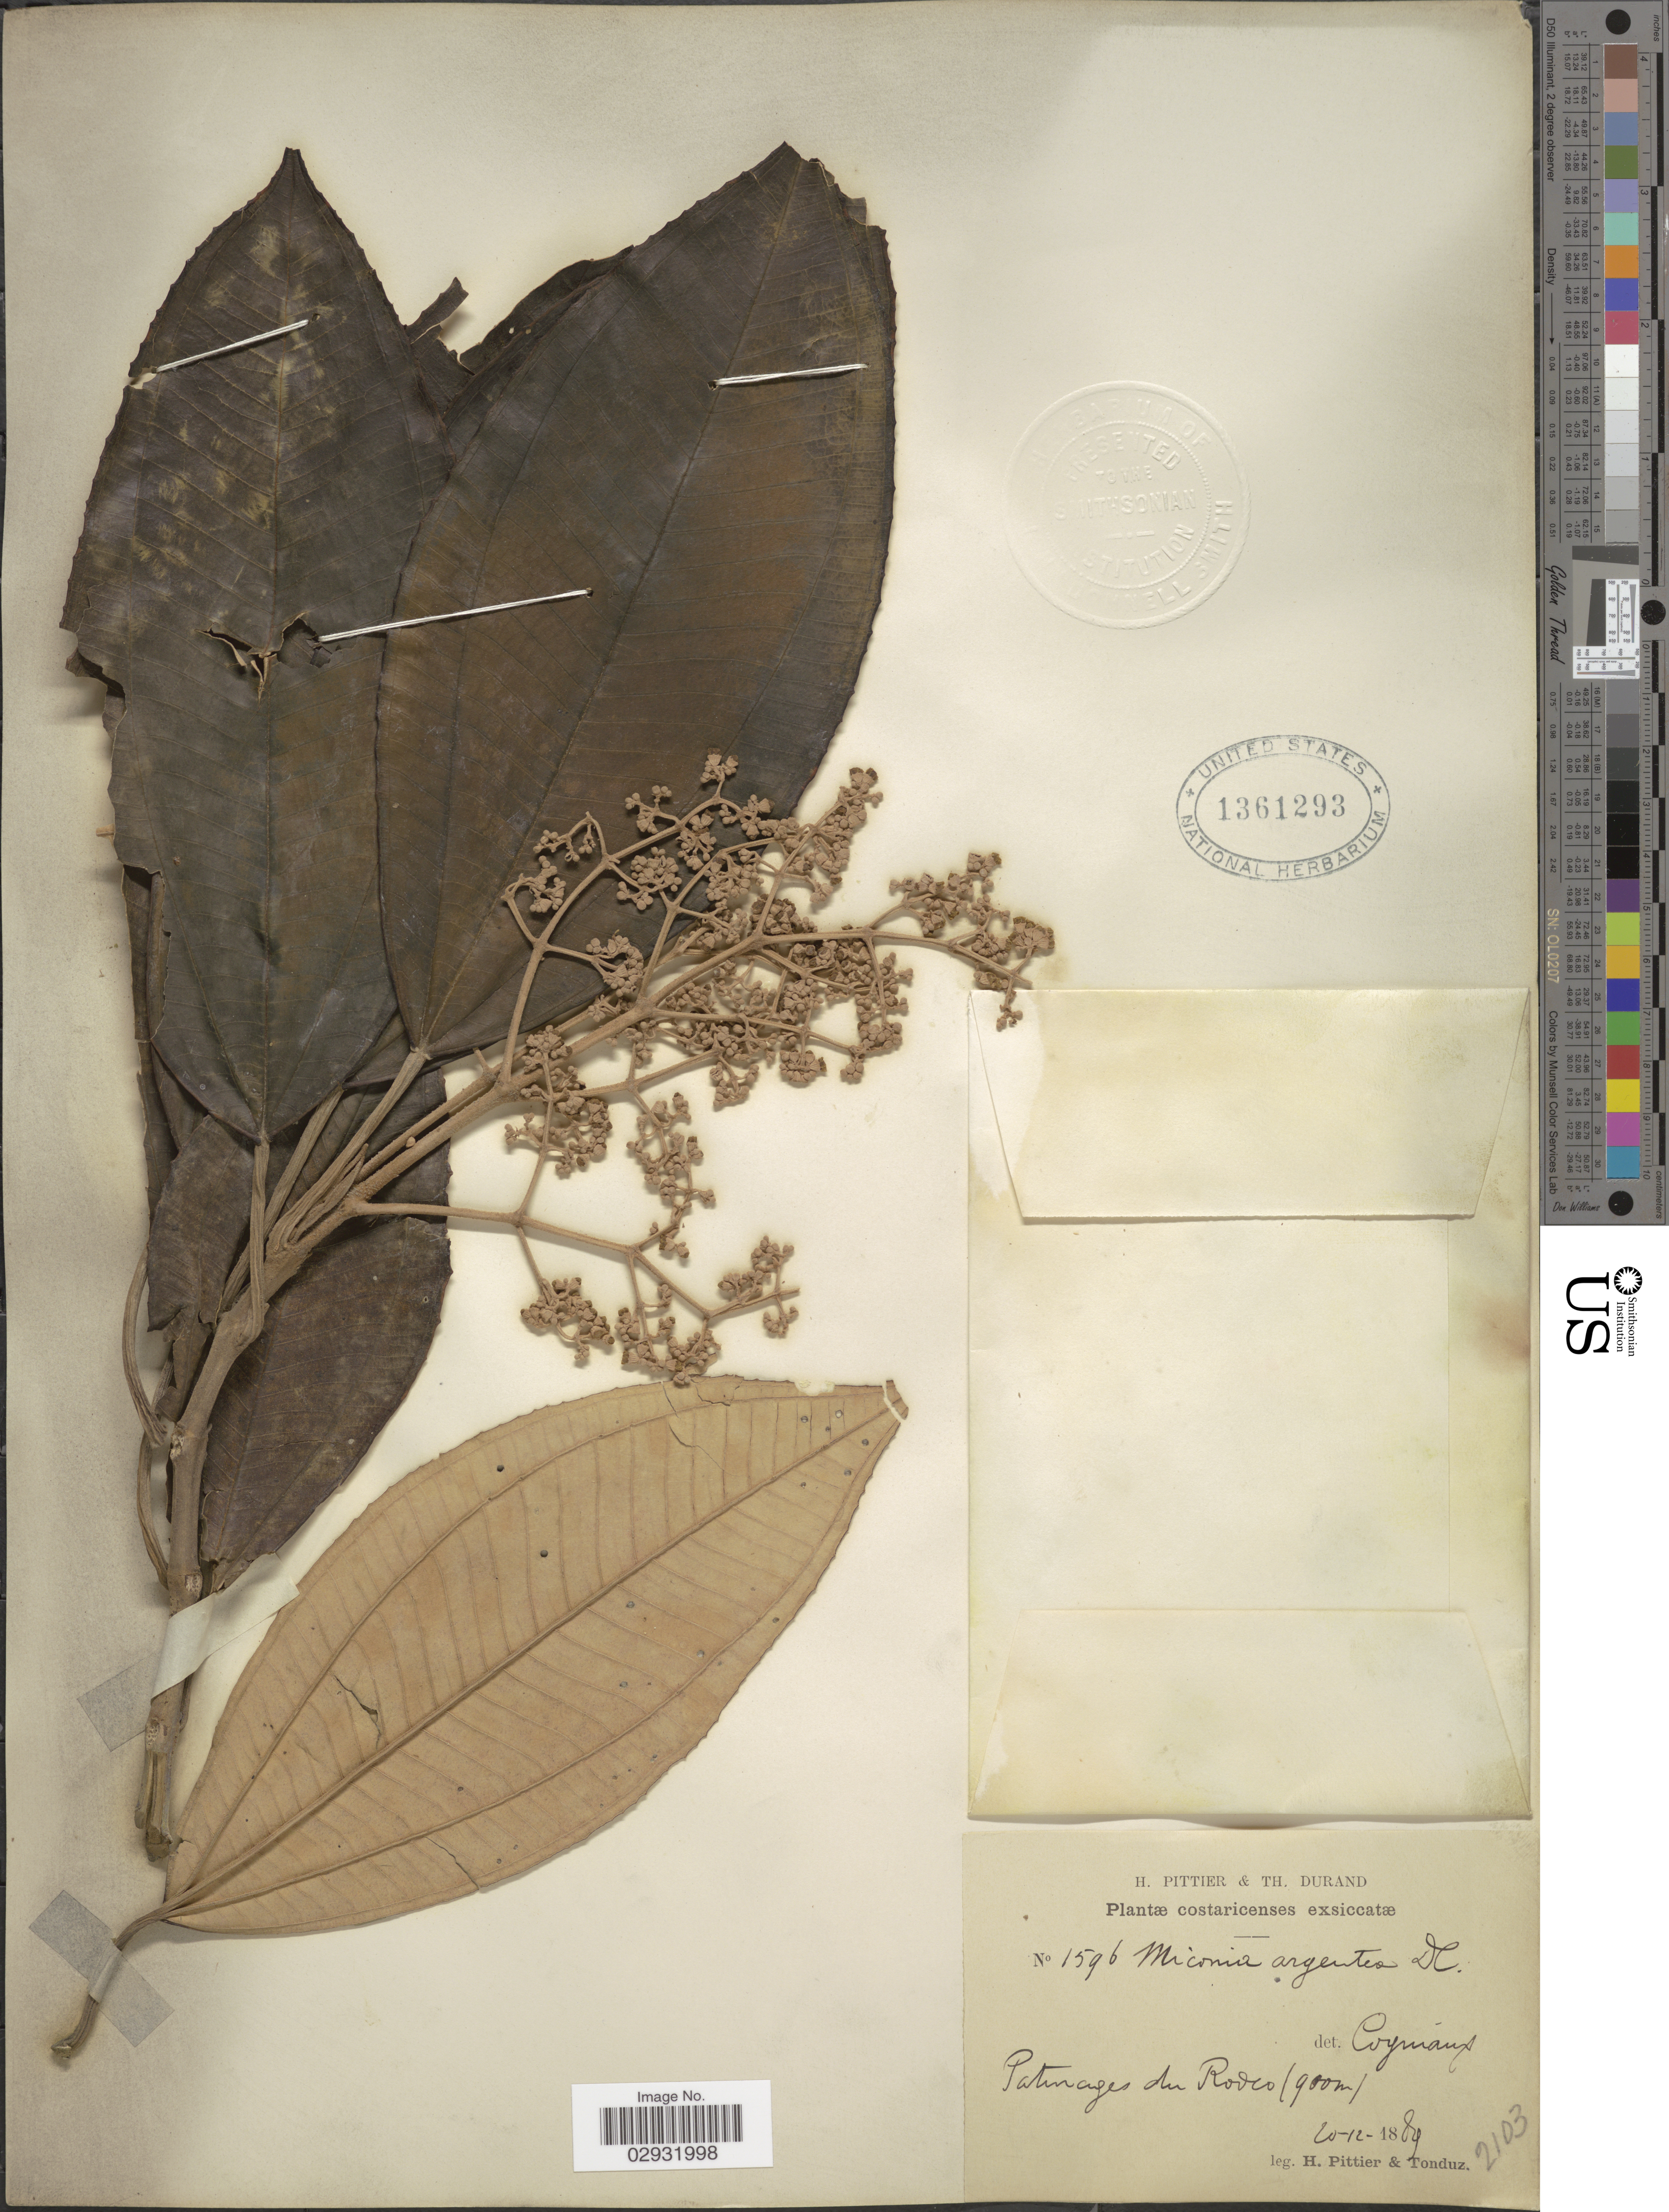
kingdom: Plantae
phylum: Tracheophyta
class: Magnoliopsida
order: Myrtales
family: Melastomataceae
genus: Miconia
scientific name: Miconia argentea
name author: (Sw.) DC.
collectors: H. F. Pittier & Tonduz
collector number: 1596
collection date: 1889-12-20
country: Costa Rica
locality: Paturages du Rodeo.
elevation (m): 900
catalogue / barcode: US 1361293